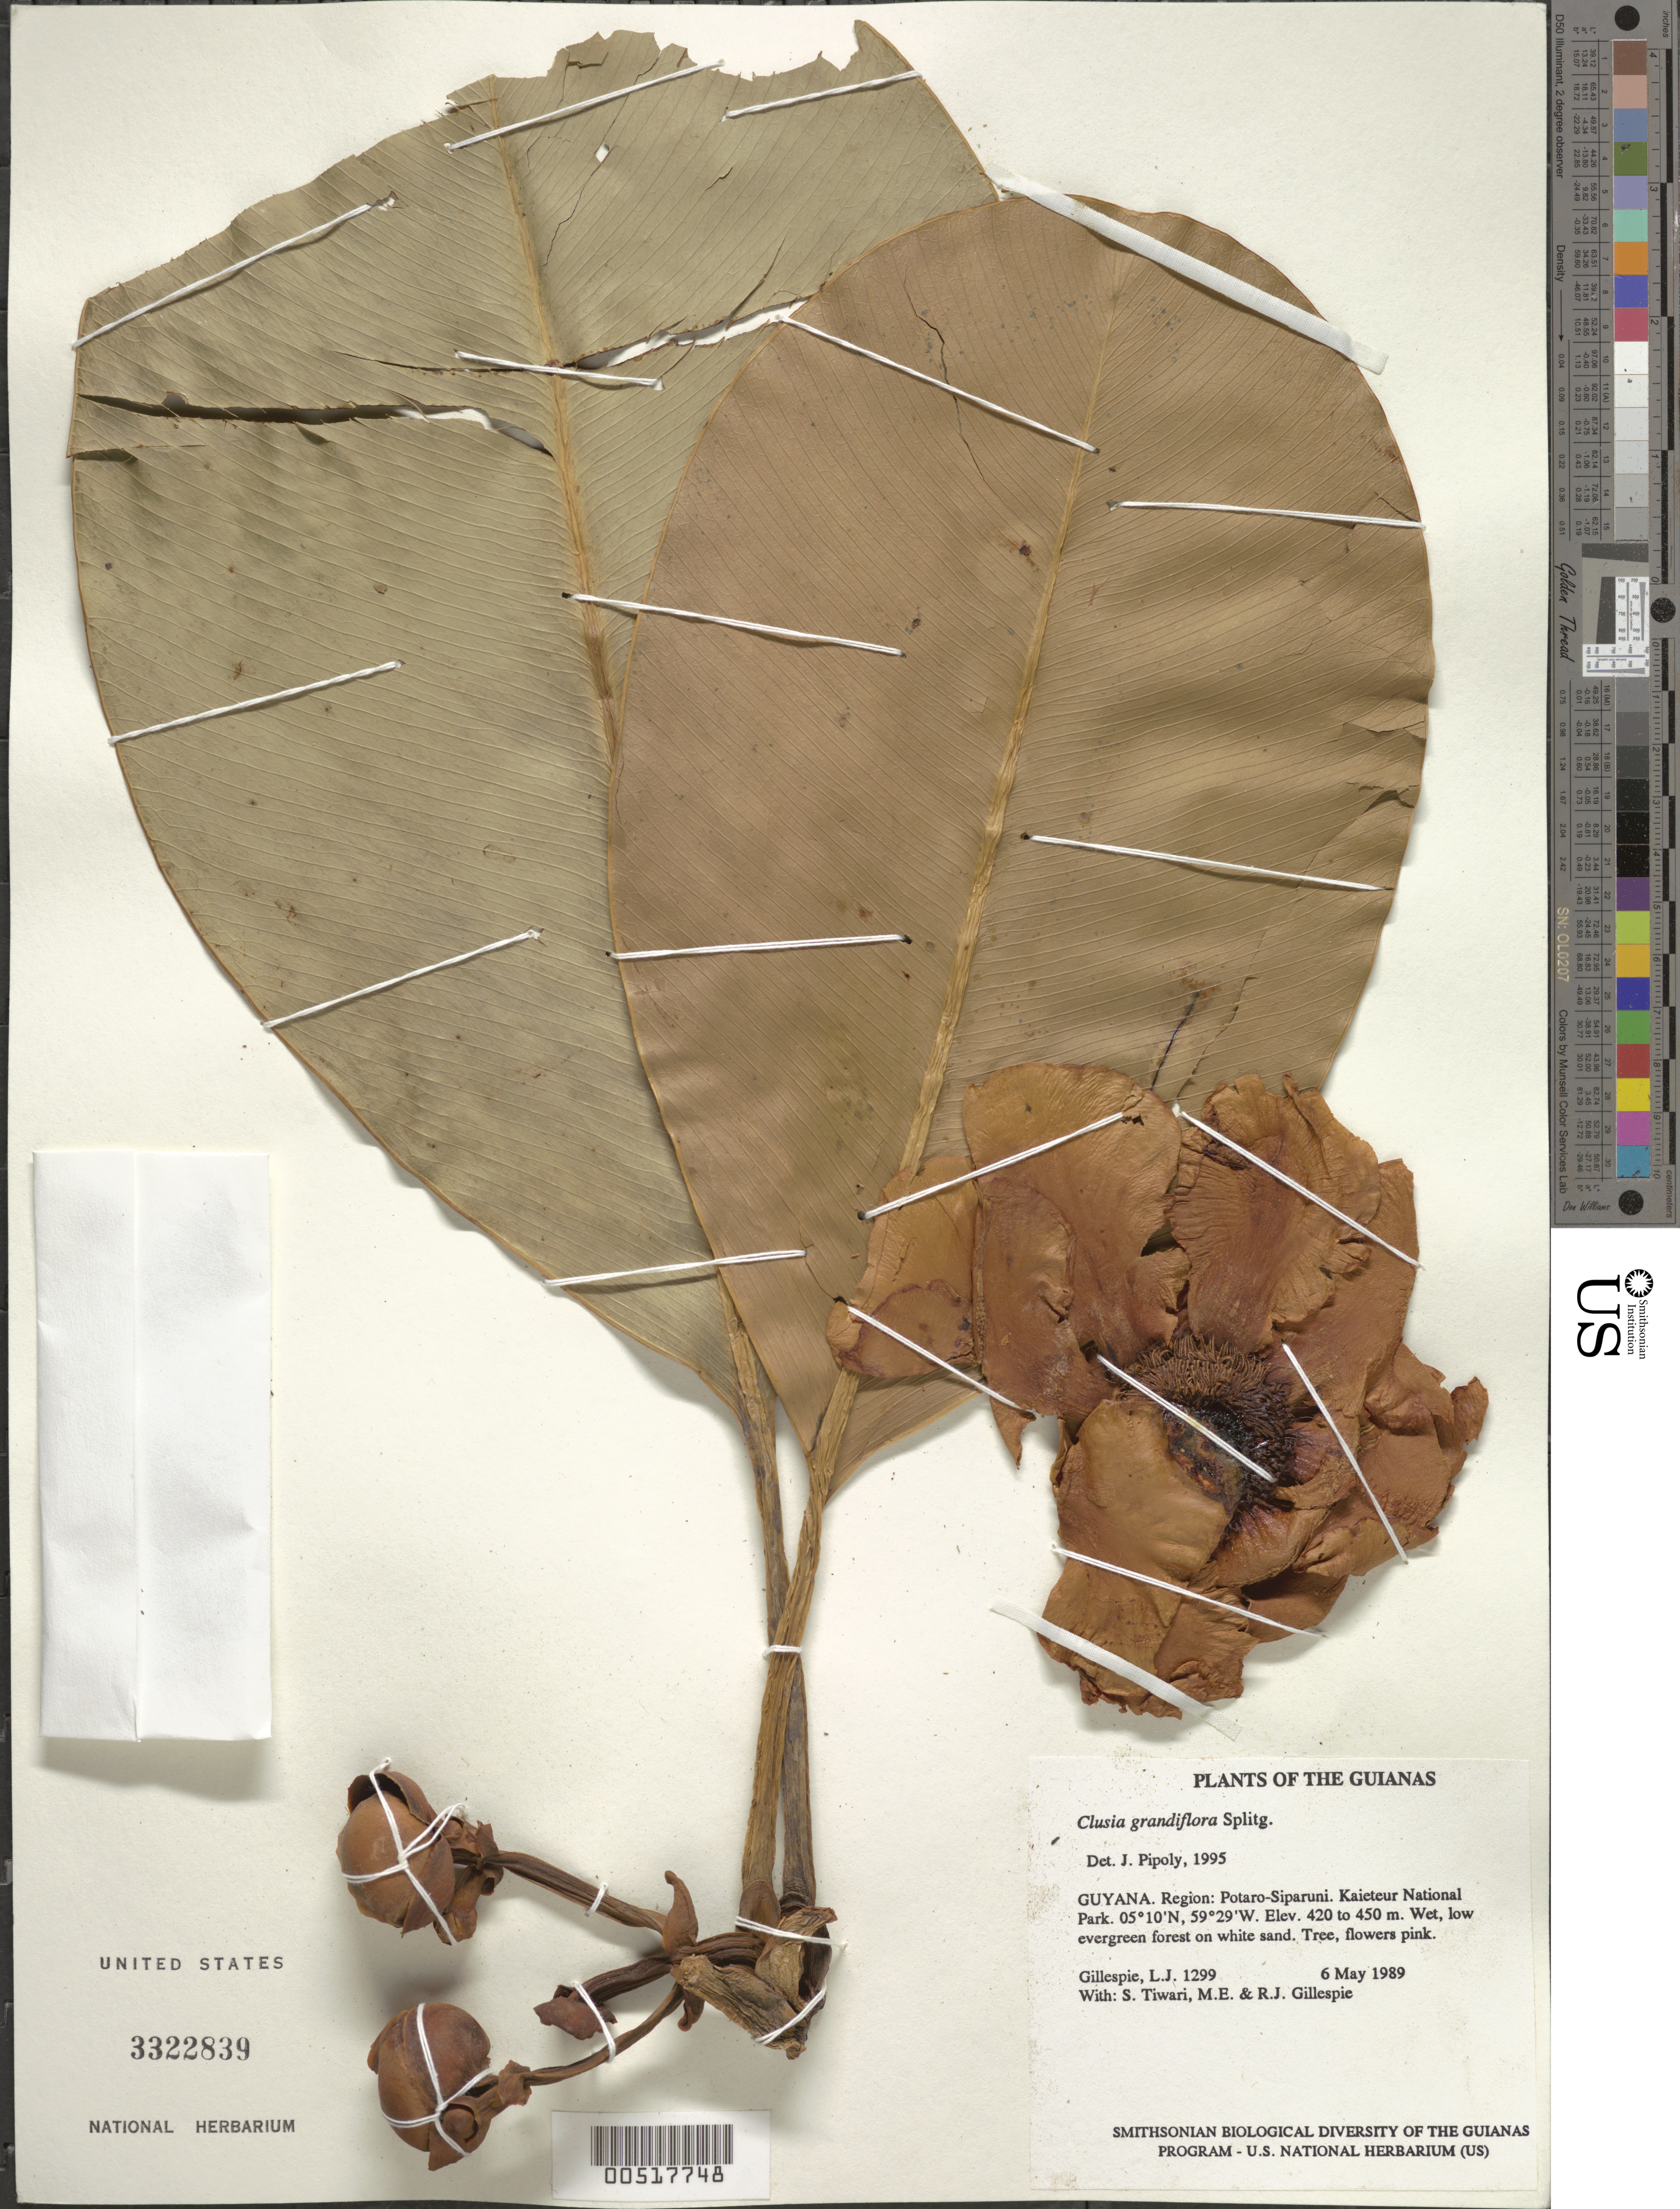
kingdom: Plantae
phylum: Tracheophyta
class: Magnoliopsida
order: Malpighiales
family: Clusiaceae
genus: Clusia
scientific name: Clusia grandiflora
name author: Splitg.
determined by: Pipoly, J. J., III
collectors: L. J. Gillespie, S. Tiwari, M. Gillespie & R. Gillespie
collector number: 1299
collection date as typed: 6 May 1989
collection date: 1989-05-06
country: Guyana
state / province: Potaro-Siparuni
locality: Kaieteur National Park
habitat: Wet, low evergreen forest on white sand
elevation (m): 420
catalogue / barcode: US 3322839